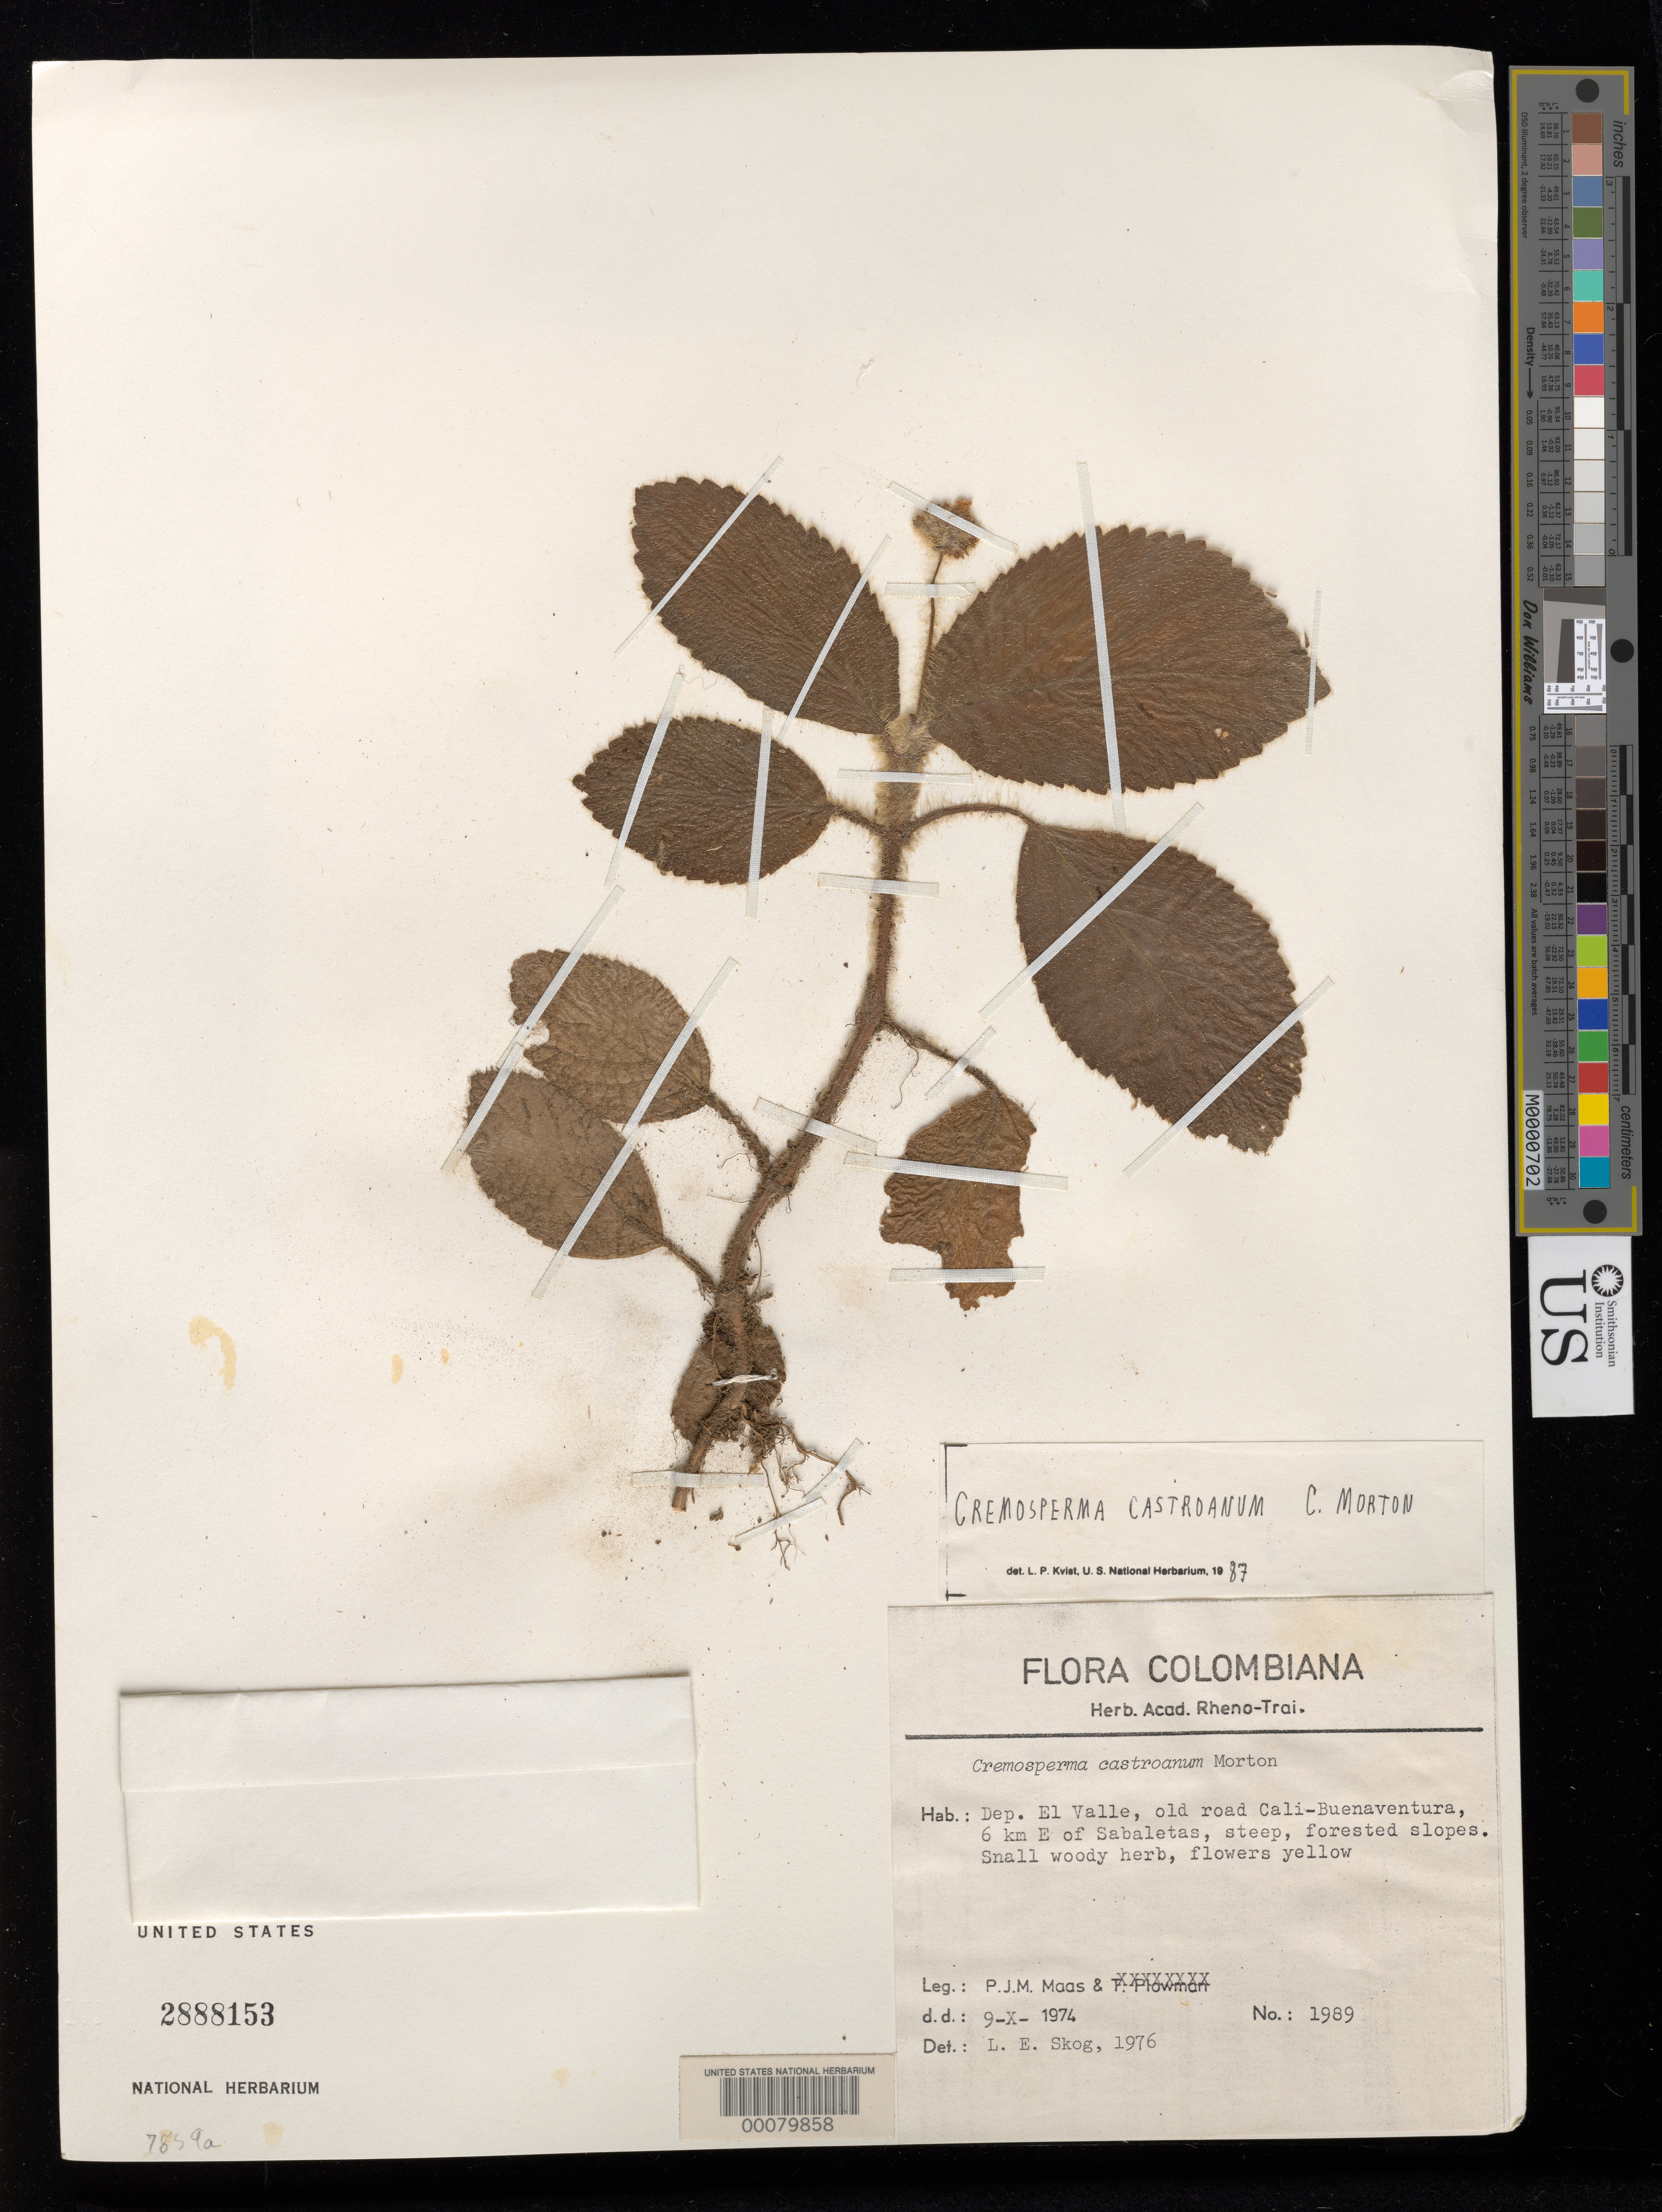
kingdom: Plantae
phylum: Tracheophyta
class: Magnoliopsida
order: Lamiales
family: Gesneriaceae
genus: Cremosperma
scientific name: Cremosperma castroanum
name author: C.V. Morton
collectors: P. Maas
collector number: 1989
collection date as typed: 09 Oct 1974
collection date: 1974-10-09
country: Colombia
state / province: Valle del Cauca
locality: Old road Cali-Buenaventura, 6 km E of Sabaletas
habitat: Steep, forested slopes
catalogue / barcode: US 2888153